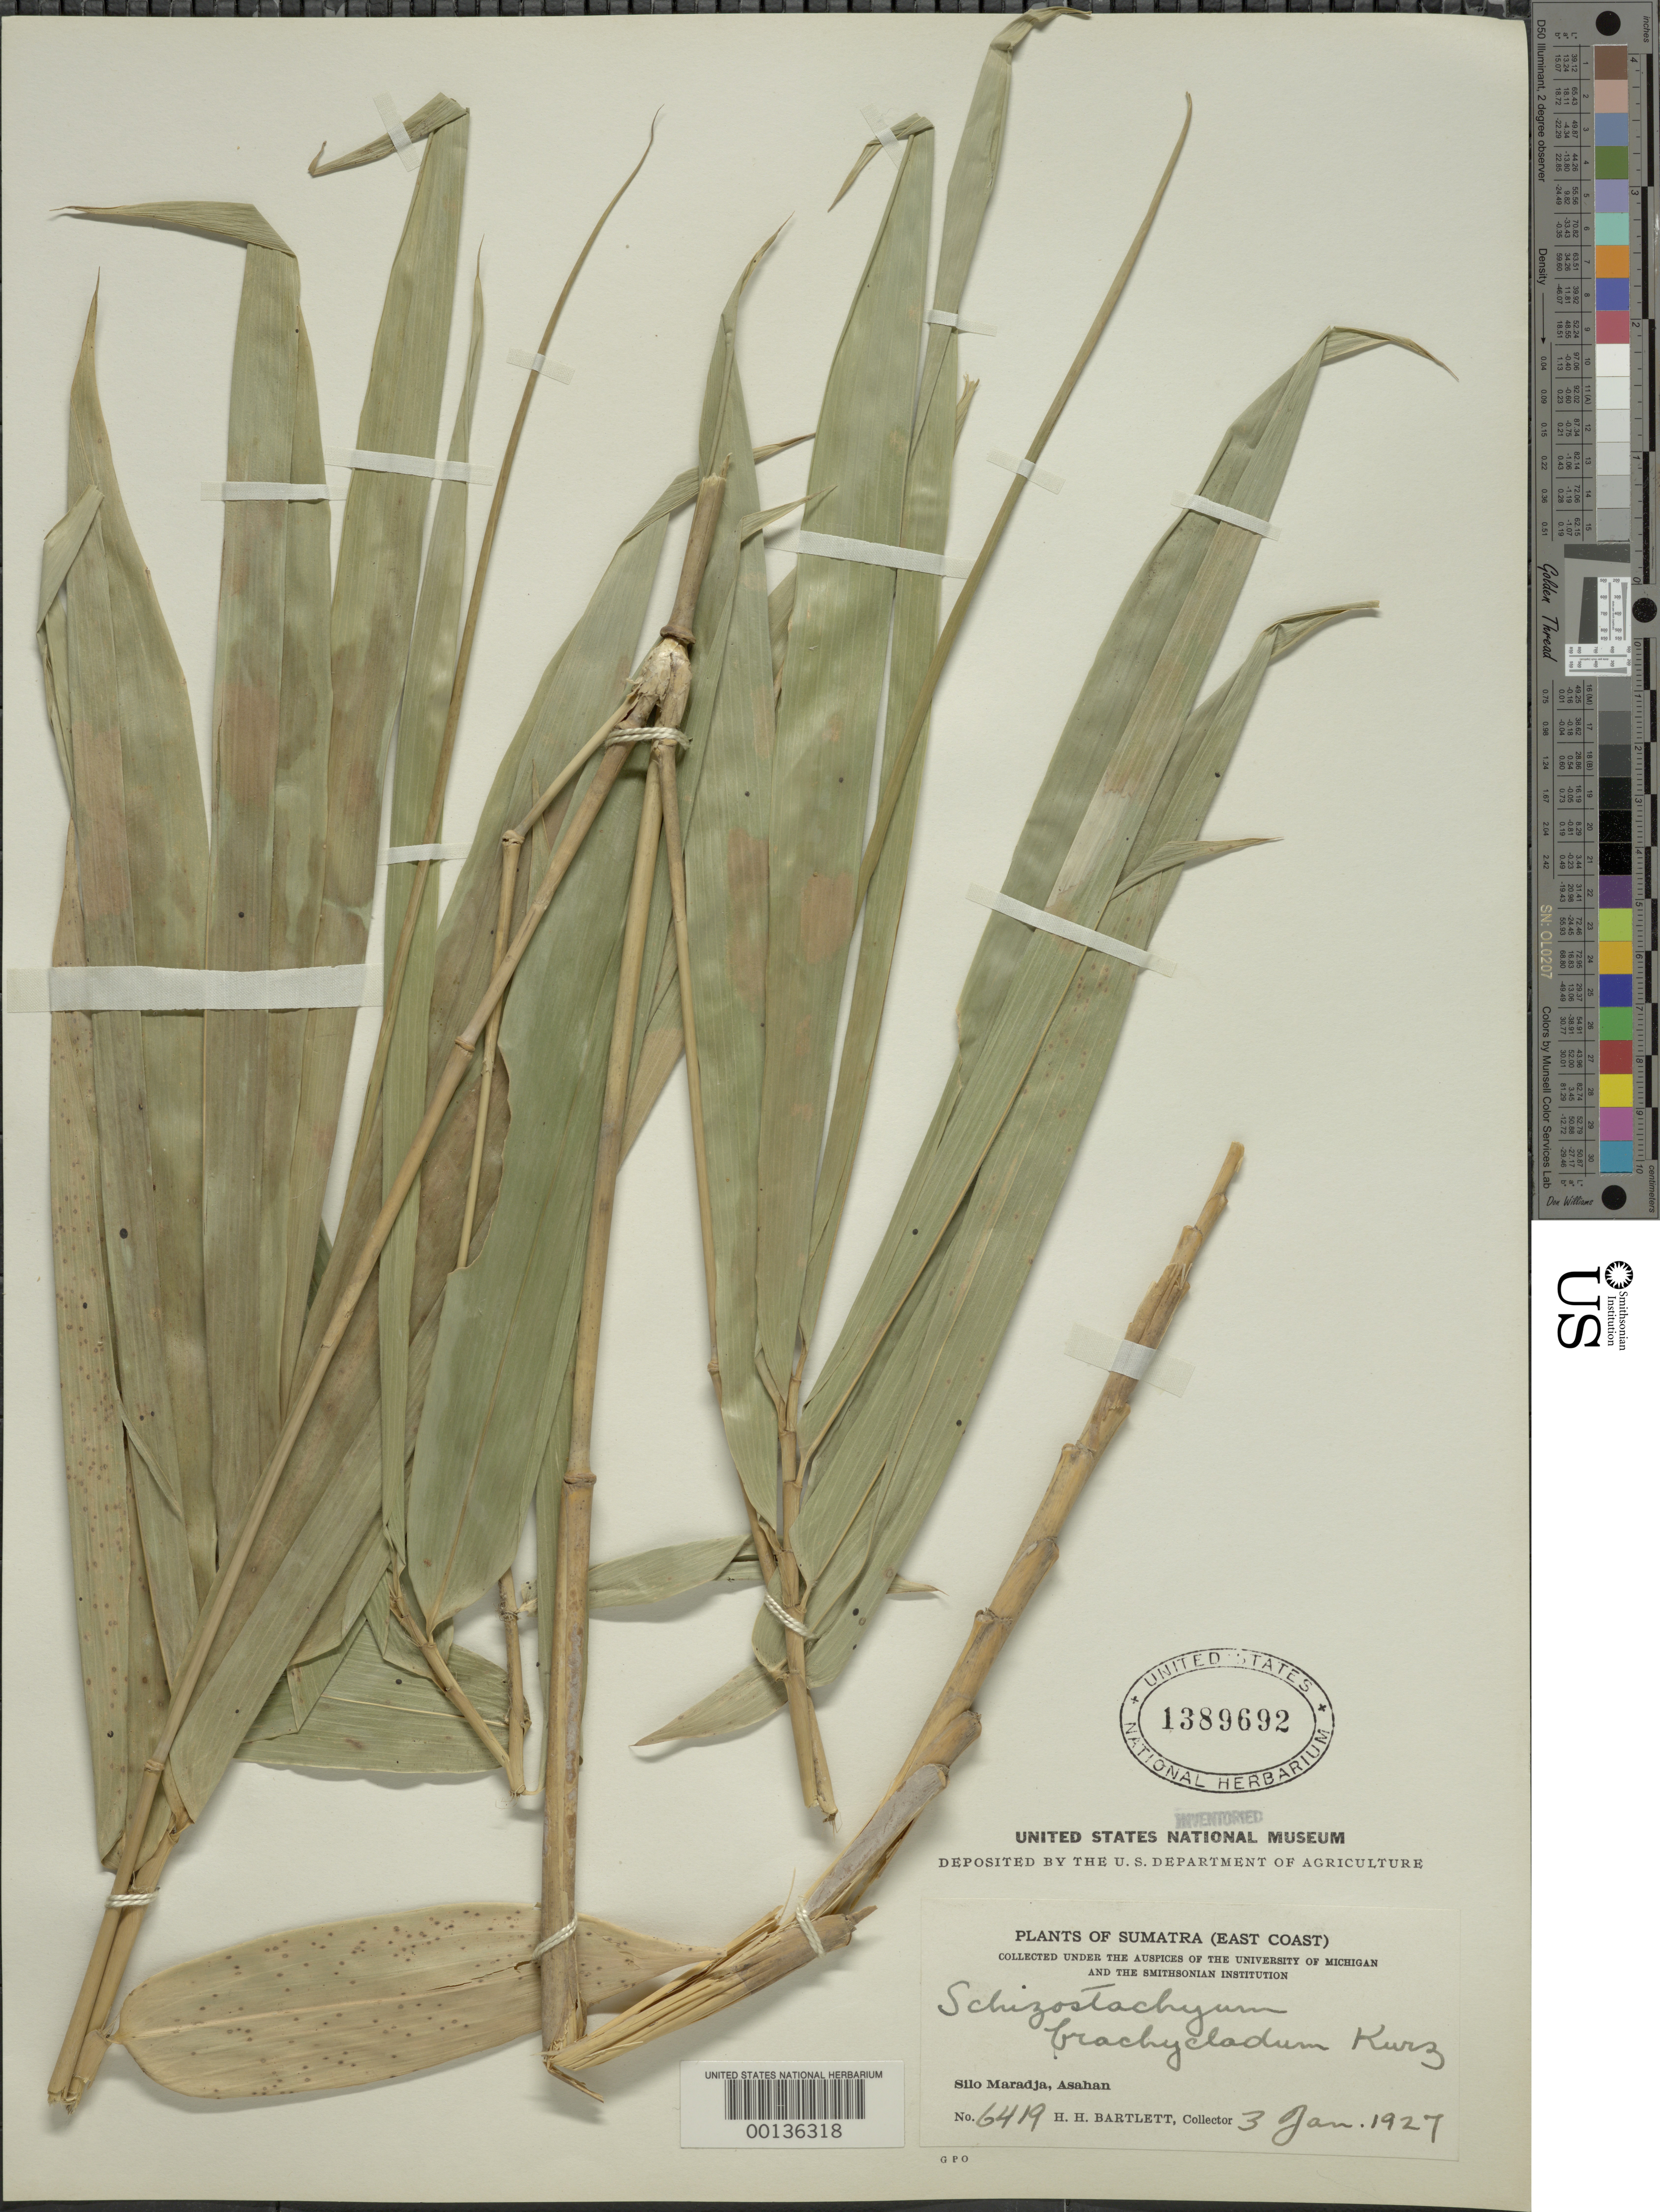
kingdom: Plantae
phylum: Tracheophyta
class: Liliopsida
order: Poales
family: Poaceae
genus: Schizostachyum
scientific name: Schizostachyum brachycladum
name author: (Kurz ex Munro) Kurz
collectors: H. H. Bartlett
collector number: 6419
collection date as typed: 03 Jan 1927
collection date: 1927-01-03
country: Indonesia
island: Sumatra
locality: Silo amradja, asahan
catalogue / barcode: US 1389692